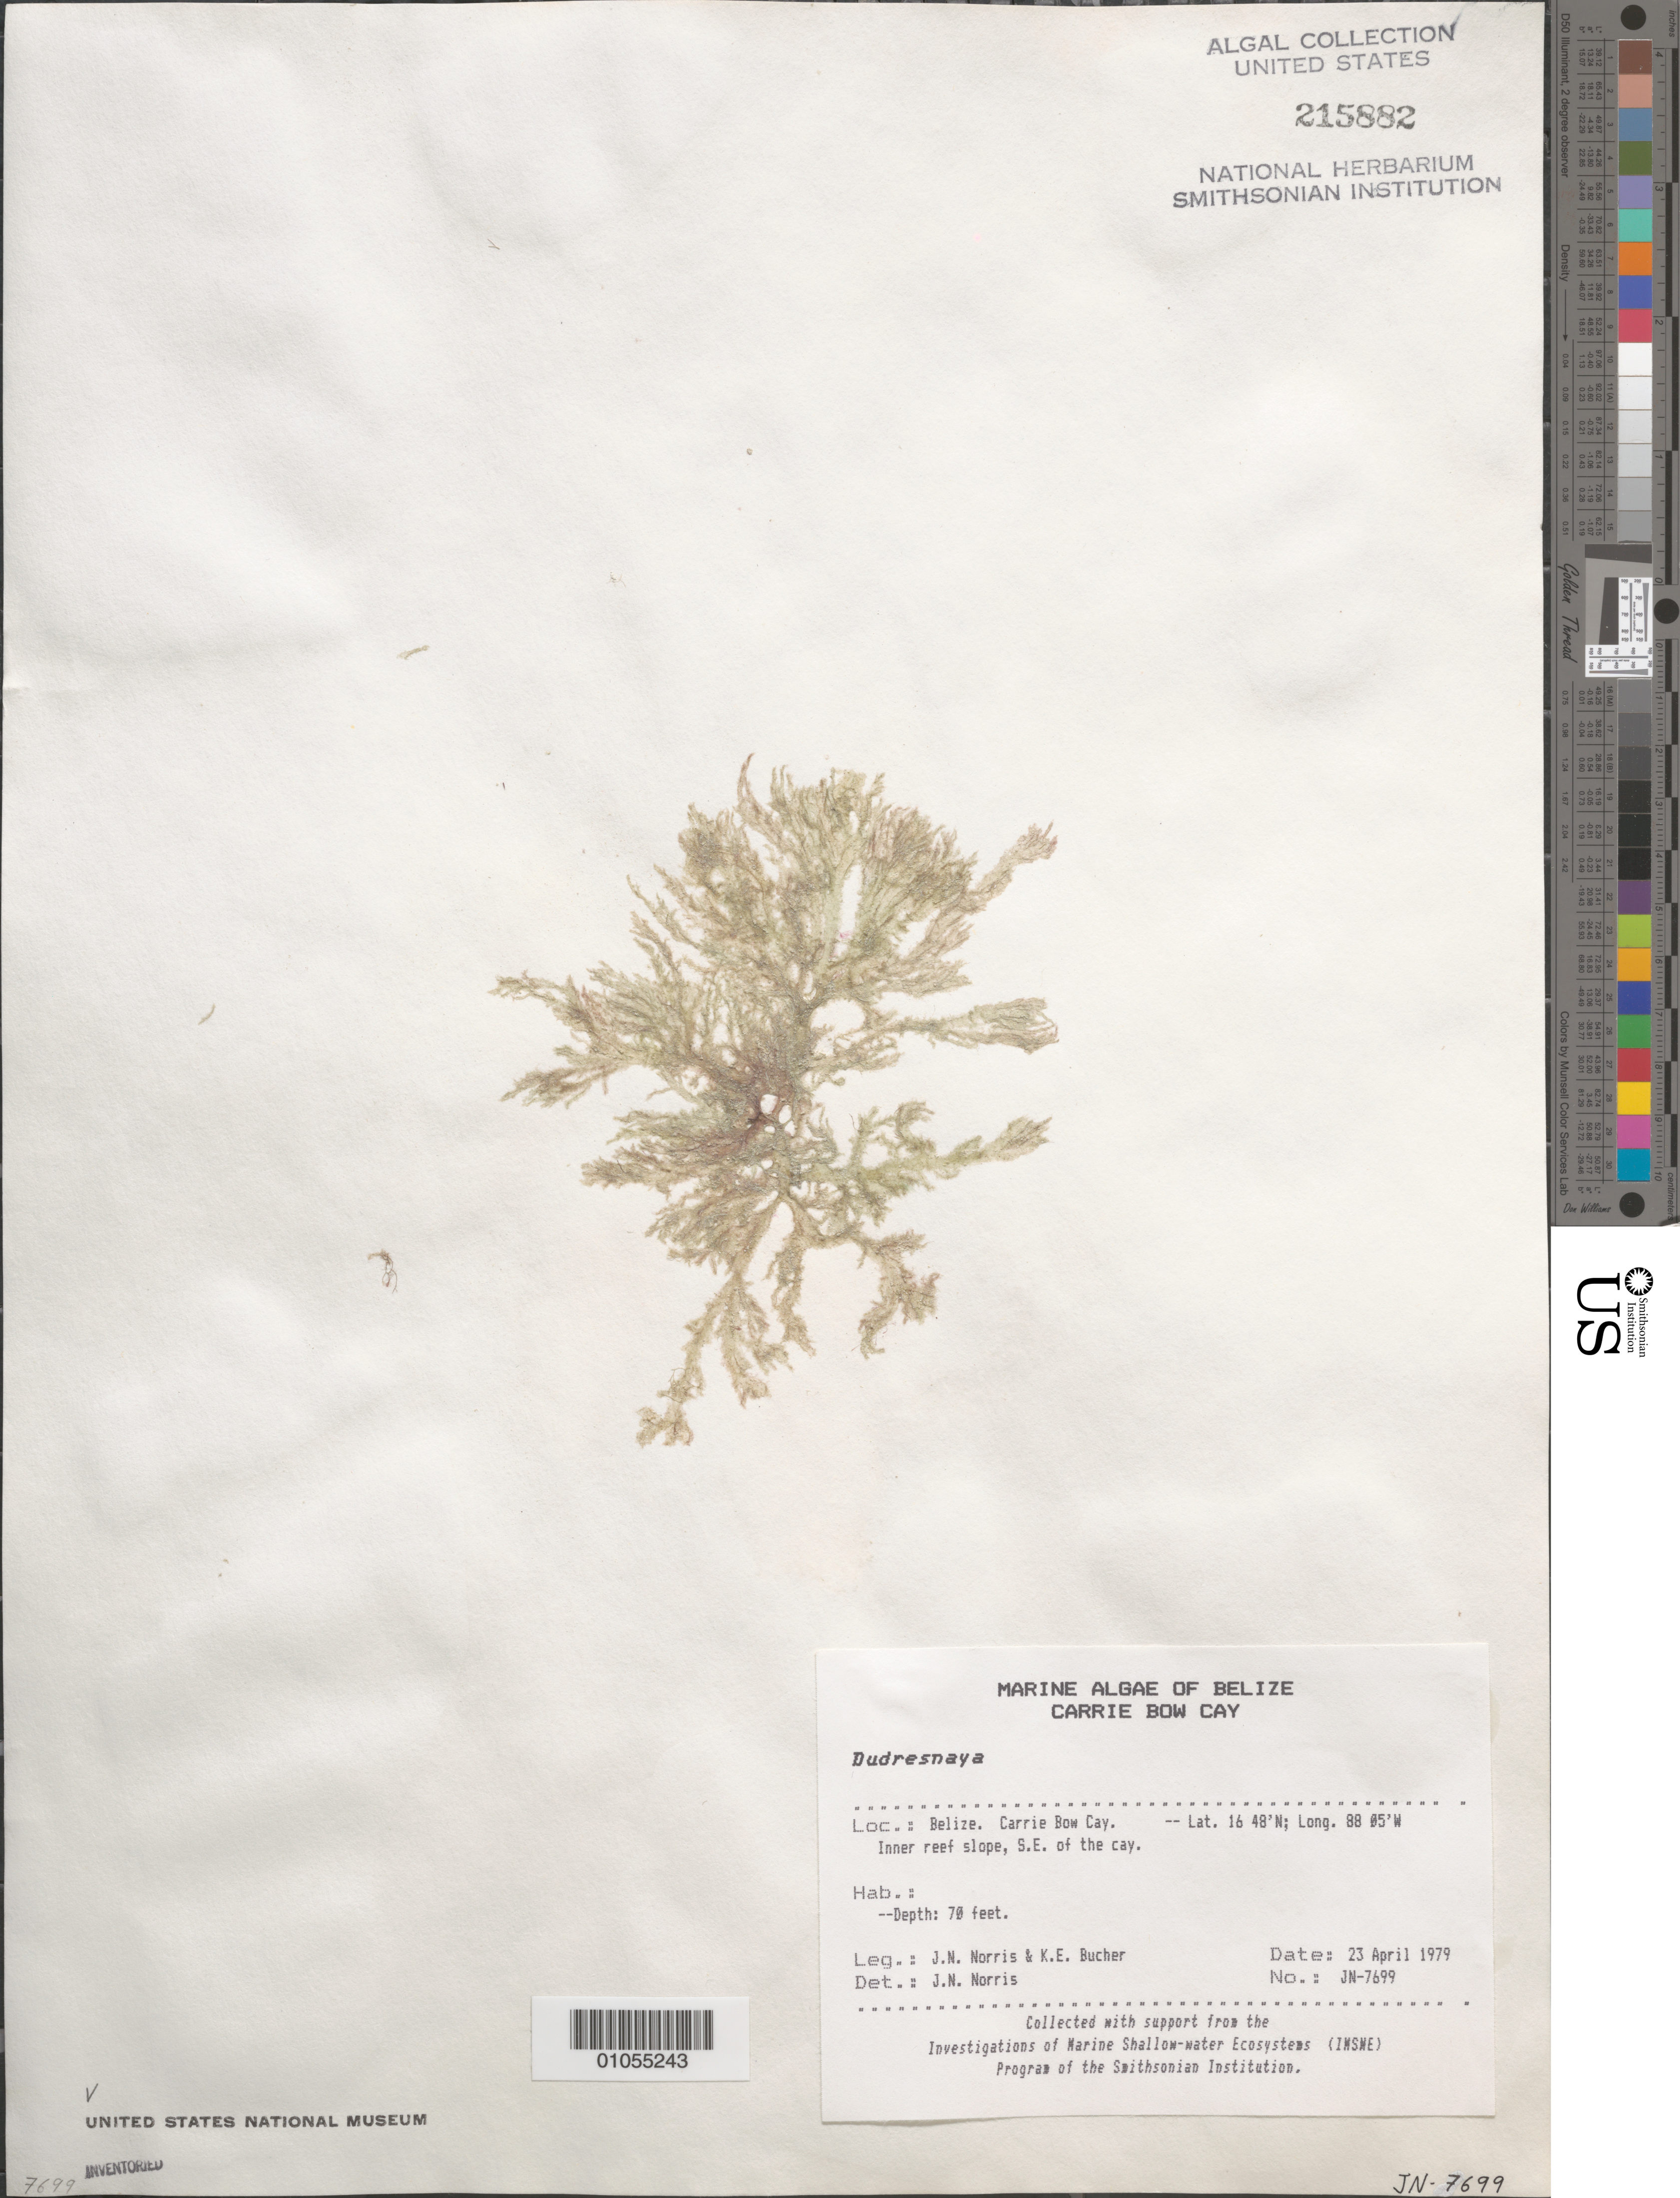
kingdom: Plantae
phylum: Rhodophyta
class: Florideophyceae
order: Gigartinales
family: Dumontiaceae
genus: Dudresnaya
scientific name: Dudresnaya sp.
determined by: Norris, James N.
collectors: J. N. Norris & K. E. Bucher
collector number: JN-7699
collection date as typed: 23 Apr 1979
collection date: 1979-04-23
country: Belize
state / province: Stann Creek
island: Carrie Bow Cay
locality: Southeast of Carrie Bow Cay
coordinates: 16 48'N, 88 05'W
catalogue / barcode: US 215882